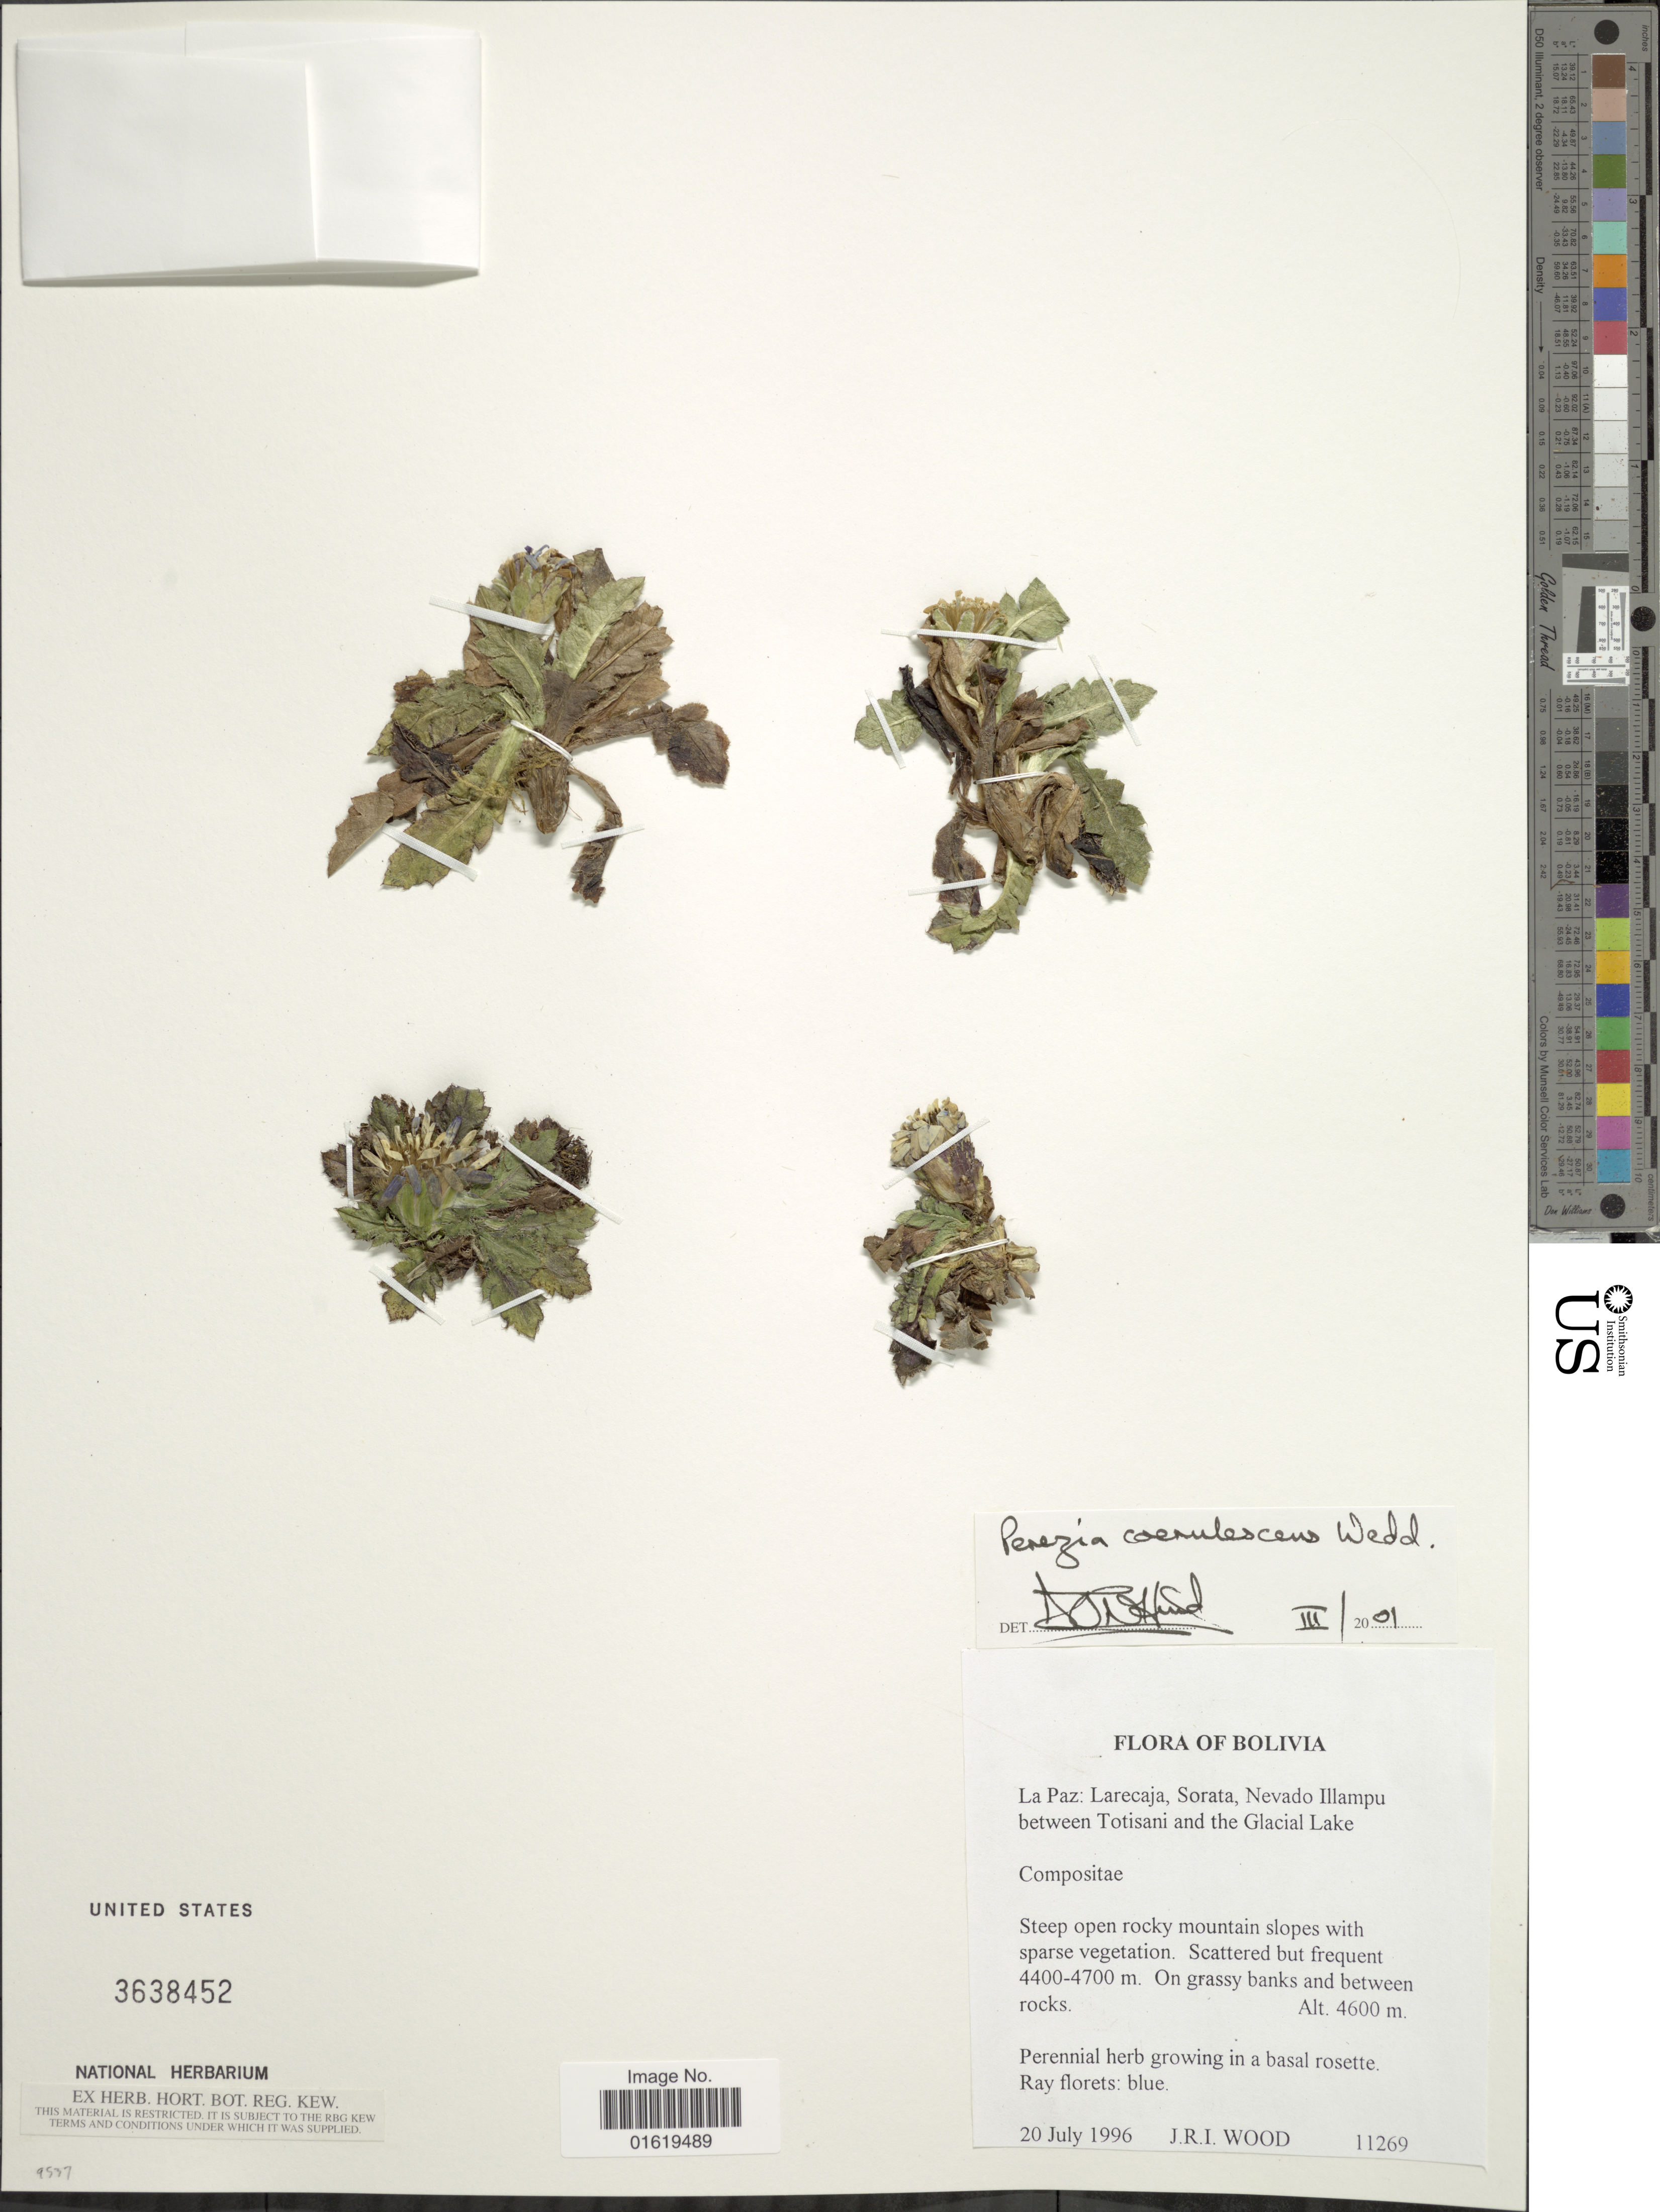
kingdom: Plantae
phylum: Tracheophyta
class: Magnoliopsida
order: Asterales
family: Asteraceae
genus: Perezia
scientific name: Perezia coerulescens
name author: Wedd.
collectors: J. R. I. Wood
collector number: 11269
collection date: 1996-07-20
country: Bolivia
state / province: La Paz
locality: La Paz: Larecaja, Sorata, Nevado Illampu between Totisani and the Glacial Lake.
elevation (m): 4600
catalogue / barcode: US 3638452